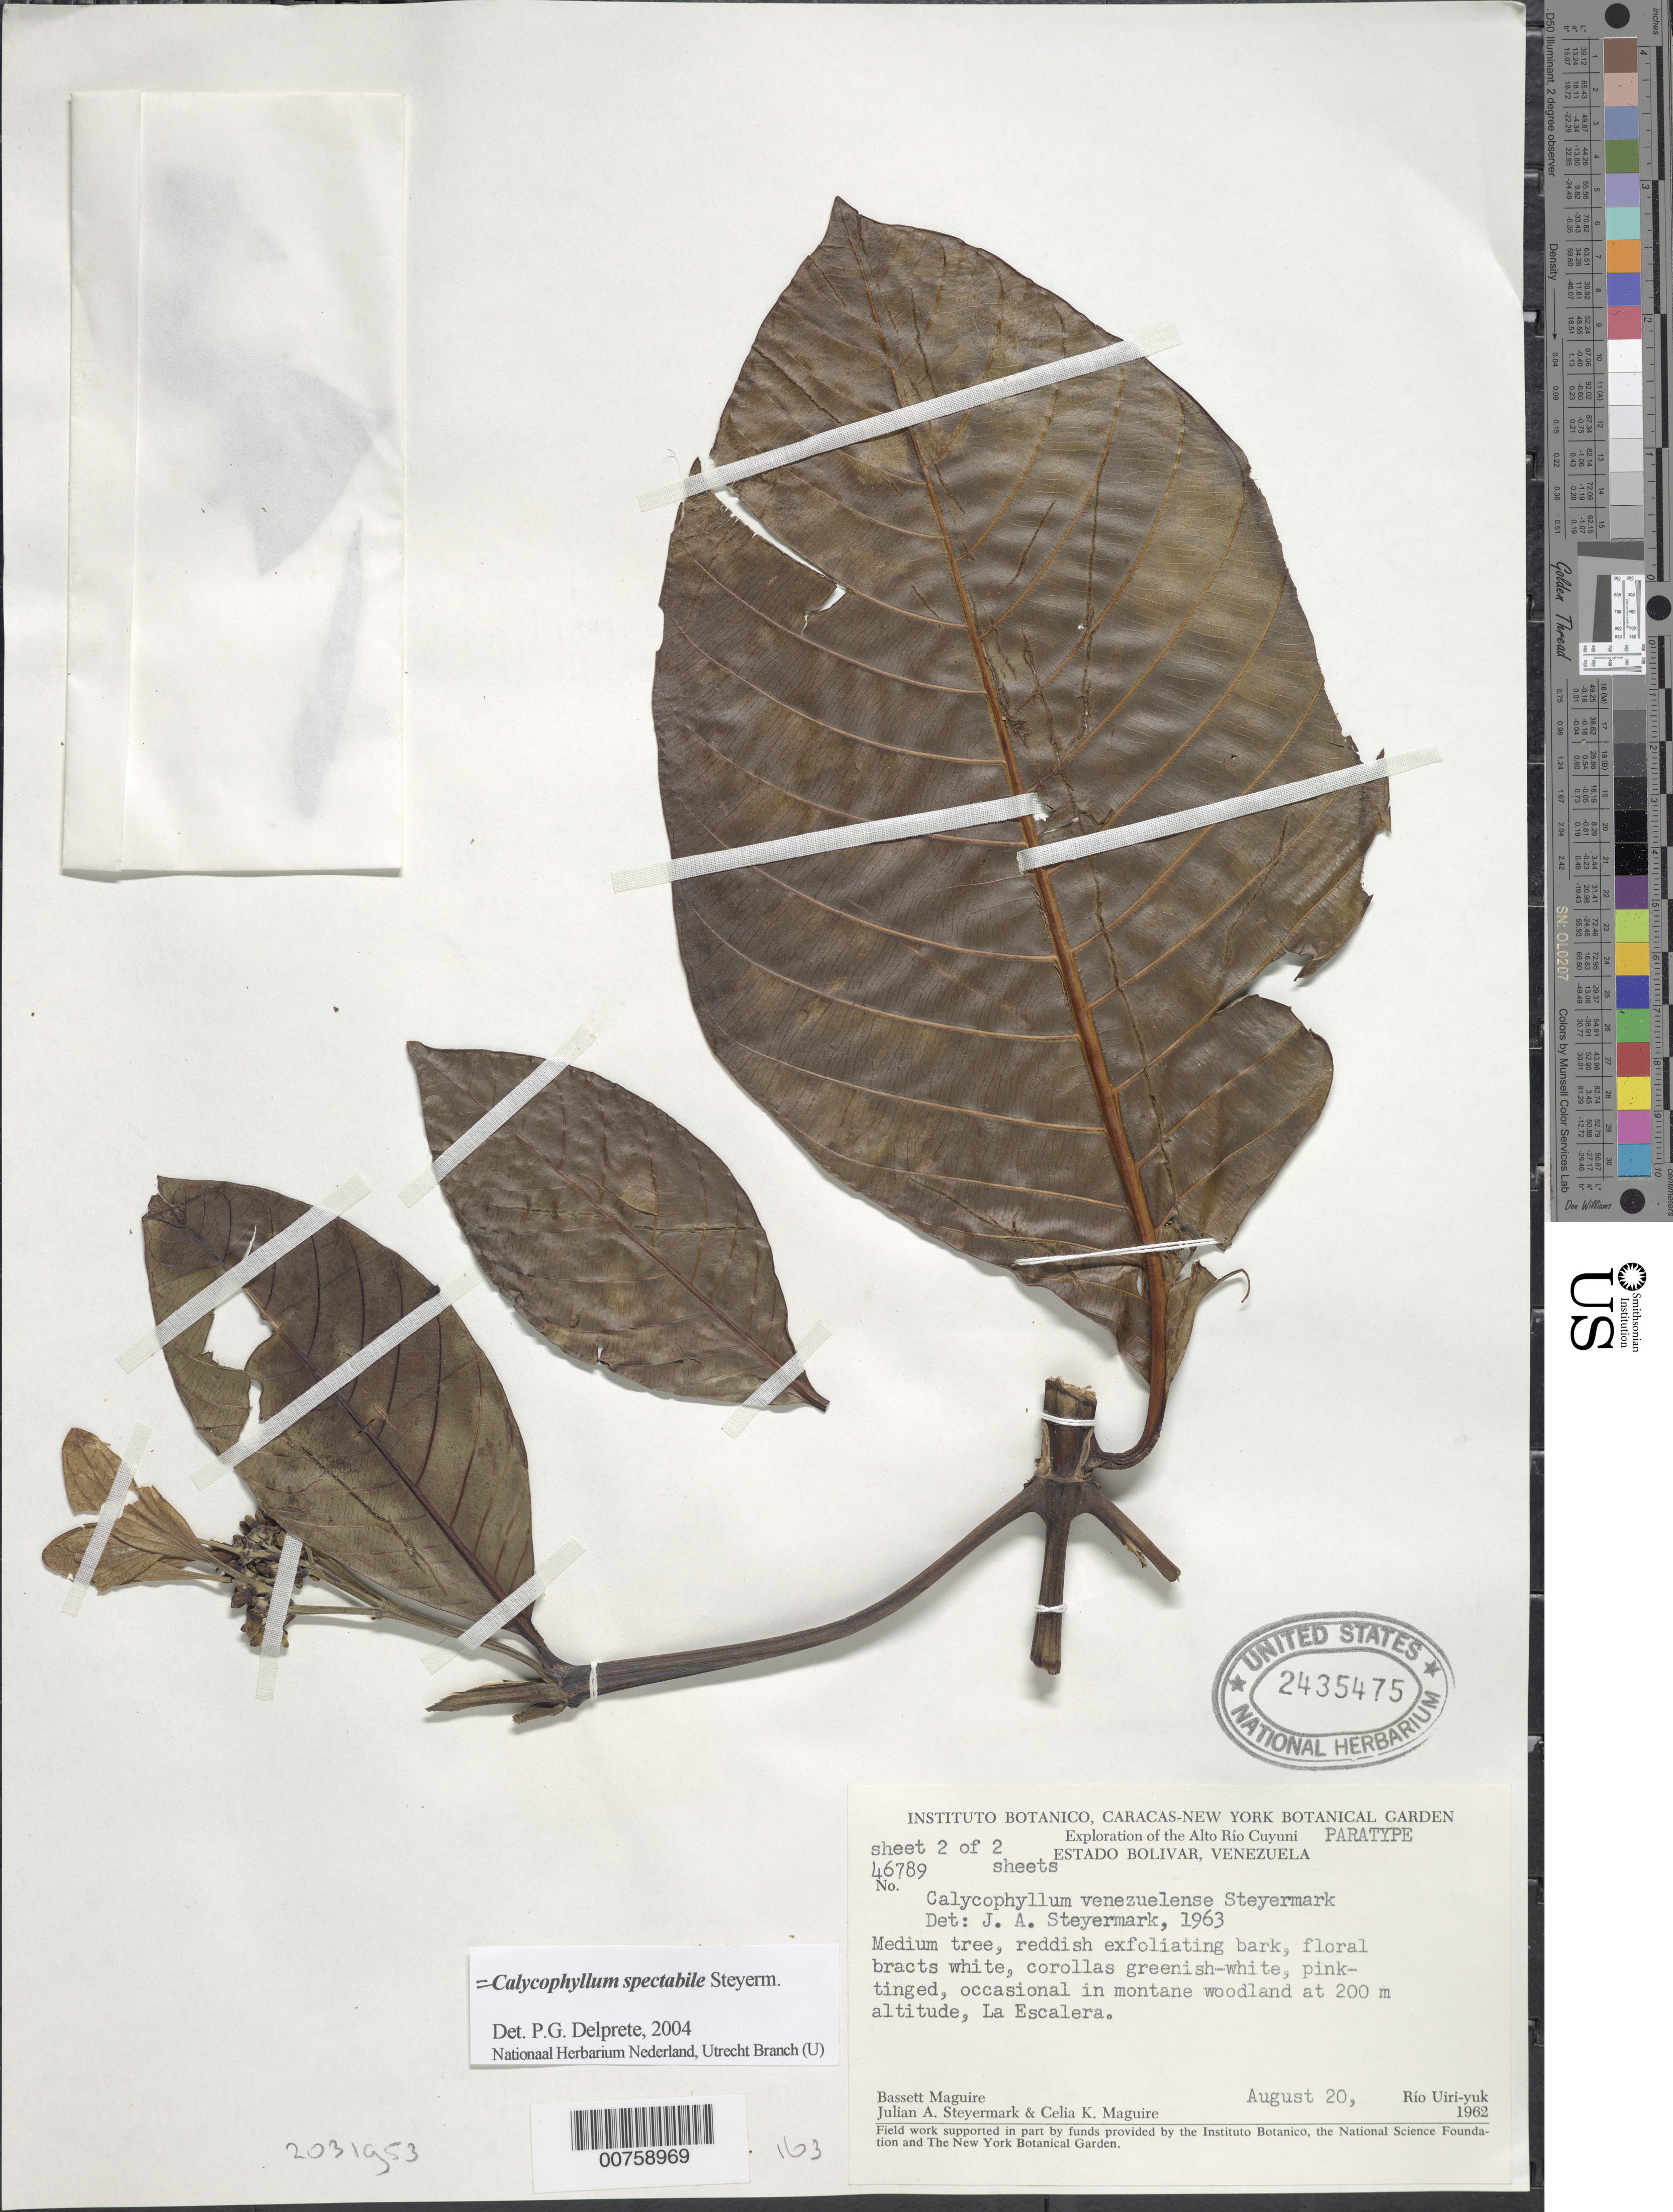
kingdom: Plantae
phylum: Tracheophyta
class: Magnoliopsida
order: Gentianales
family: Rubiaceae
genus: Calycophyllum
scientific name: Calycophyllum spectabile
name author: Steyerm.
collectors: B. Maguire, J. Steyermark & C. K. Maguire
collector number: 46789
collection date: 1962-08-20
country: Venezuela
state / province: Bolivar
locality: Alto Rio Cuyuni. La Escalera, Rio uiri-yuk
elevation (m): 200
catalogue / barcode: US 2435475